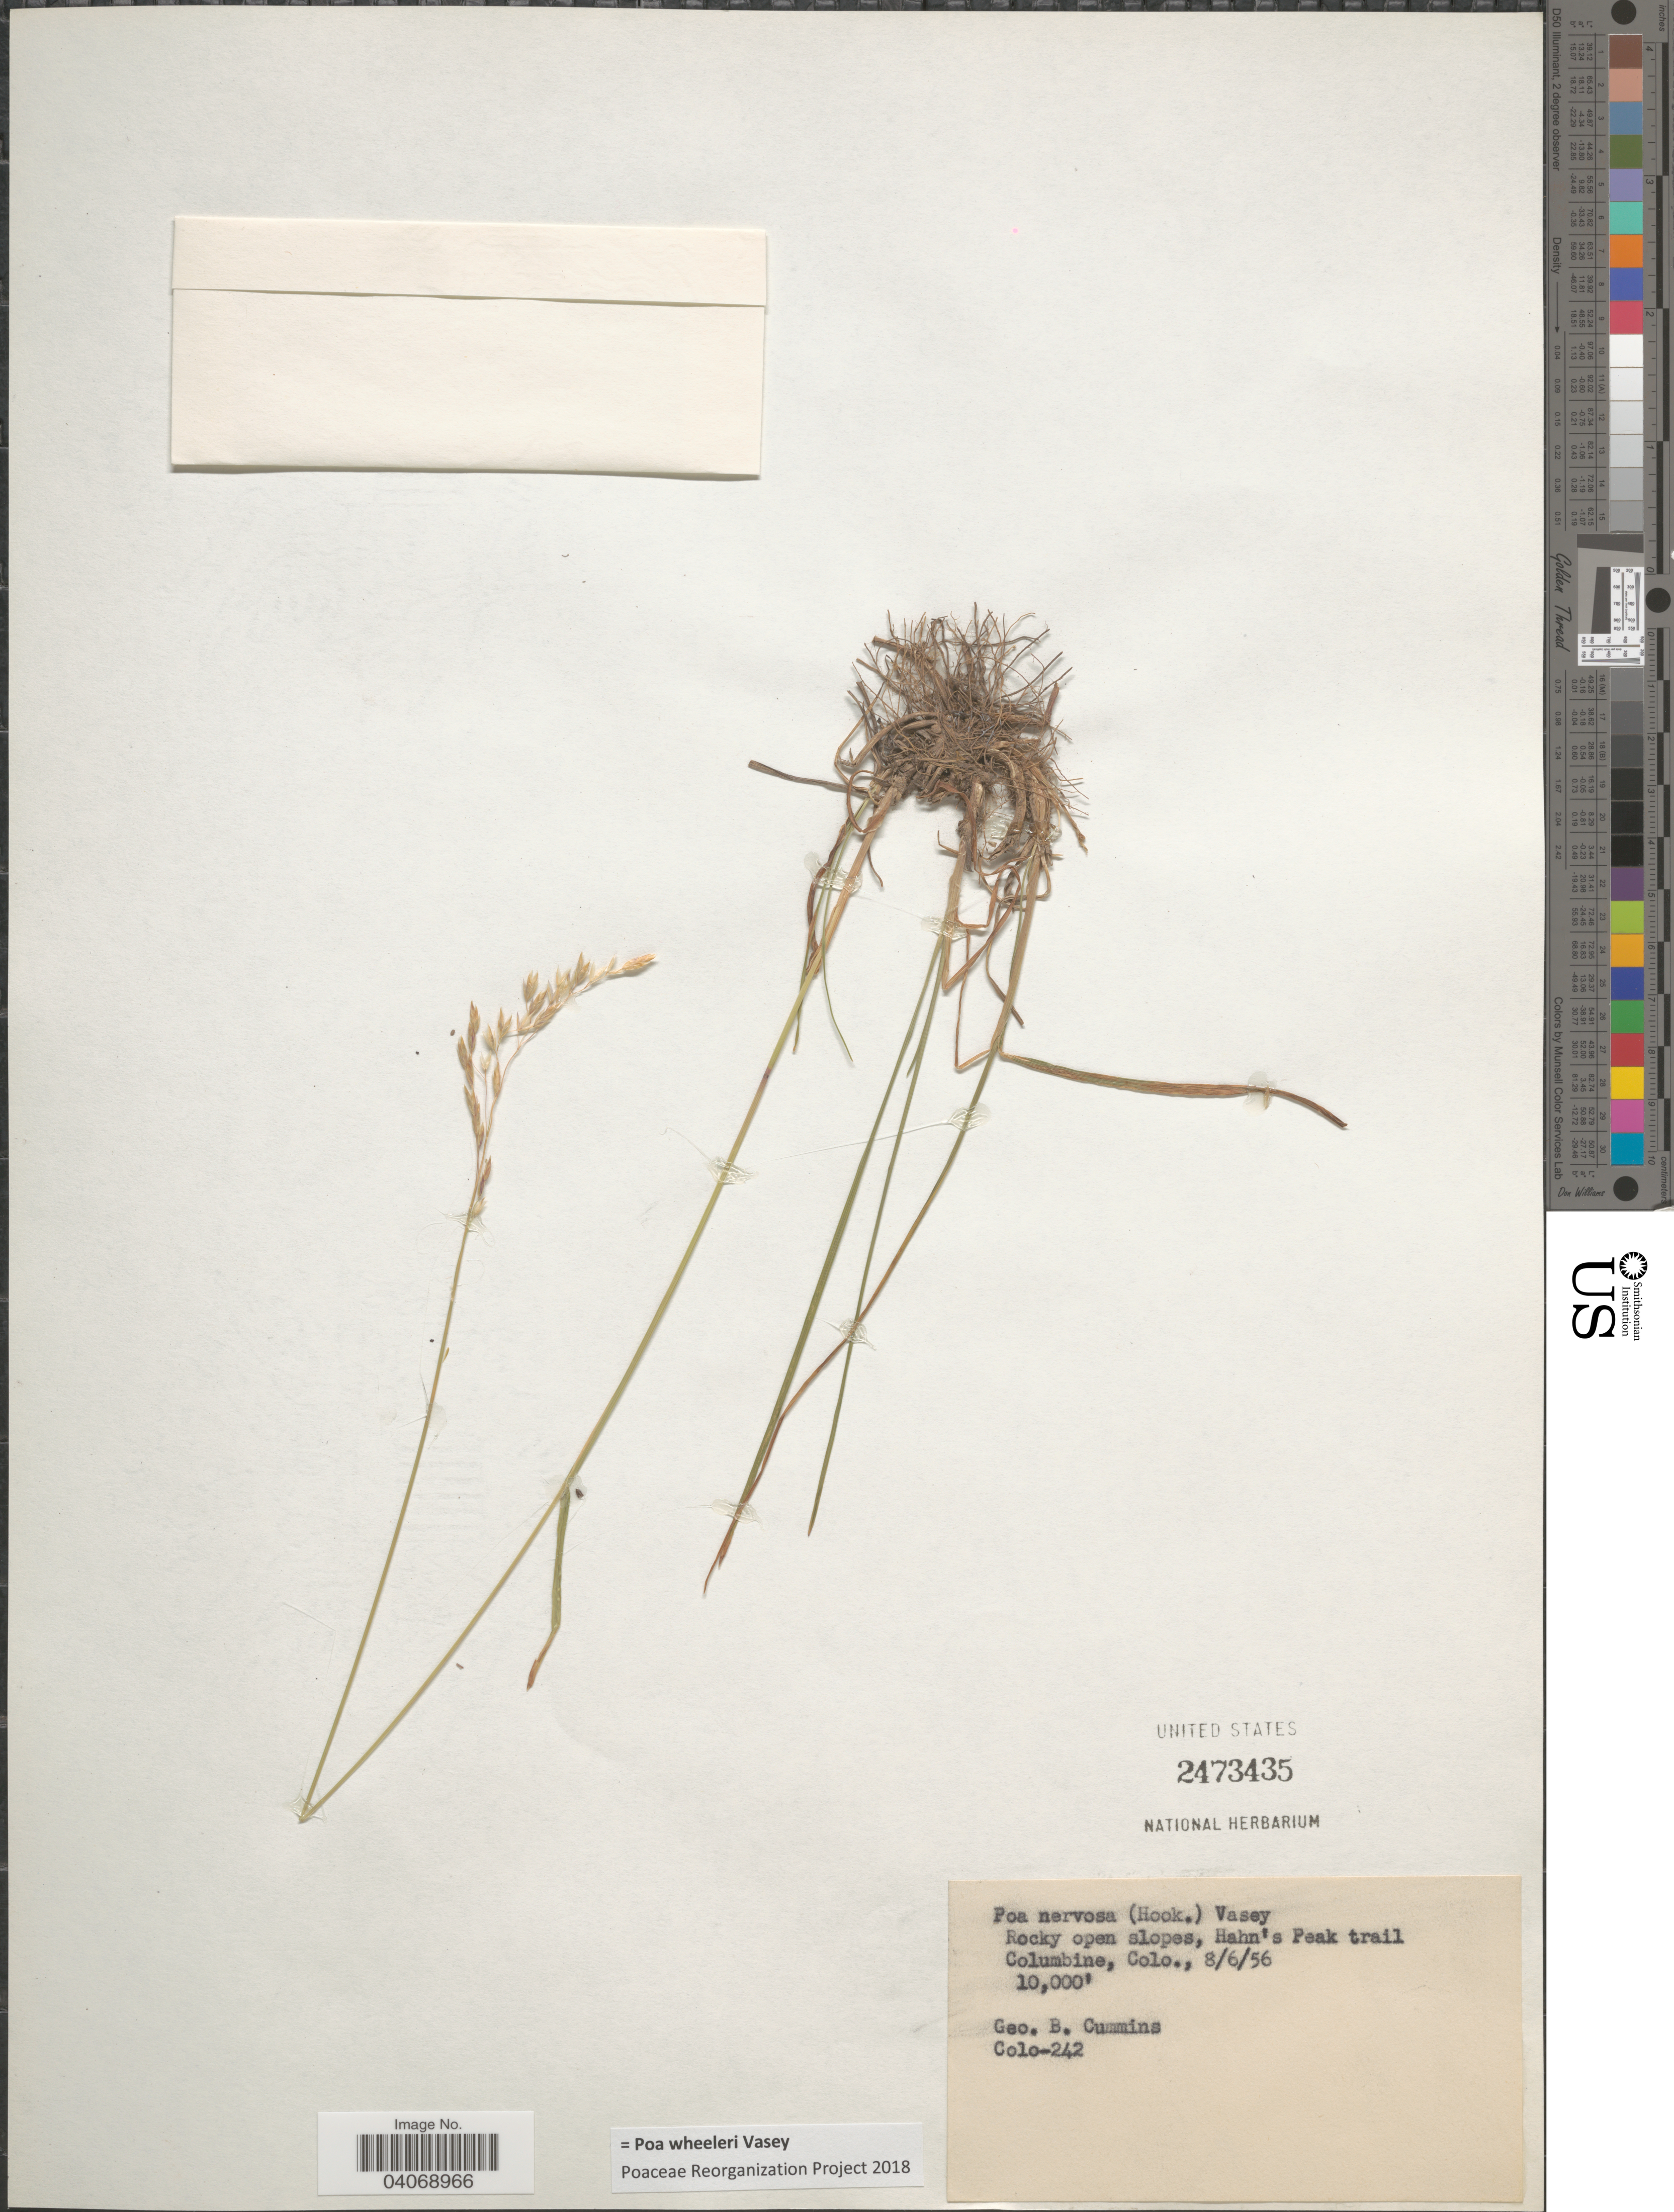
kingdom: Plantae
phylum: Tracheophyta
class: Liliopsida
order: Poales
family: Poaceae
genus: Poa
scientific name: Poa wheeleri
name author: Vasey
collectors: G. Cummins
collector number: Colo-242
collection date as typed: Transcribed d/m/y: 6/8/56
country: United States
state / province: Colorado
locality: Rocky open slopes, Hahn's Peak trail Columbine.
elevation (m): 3048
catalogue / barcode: US 2473435